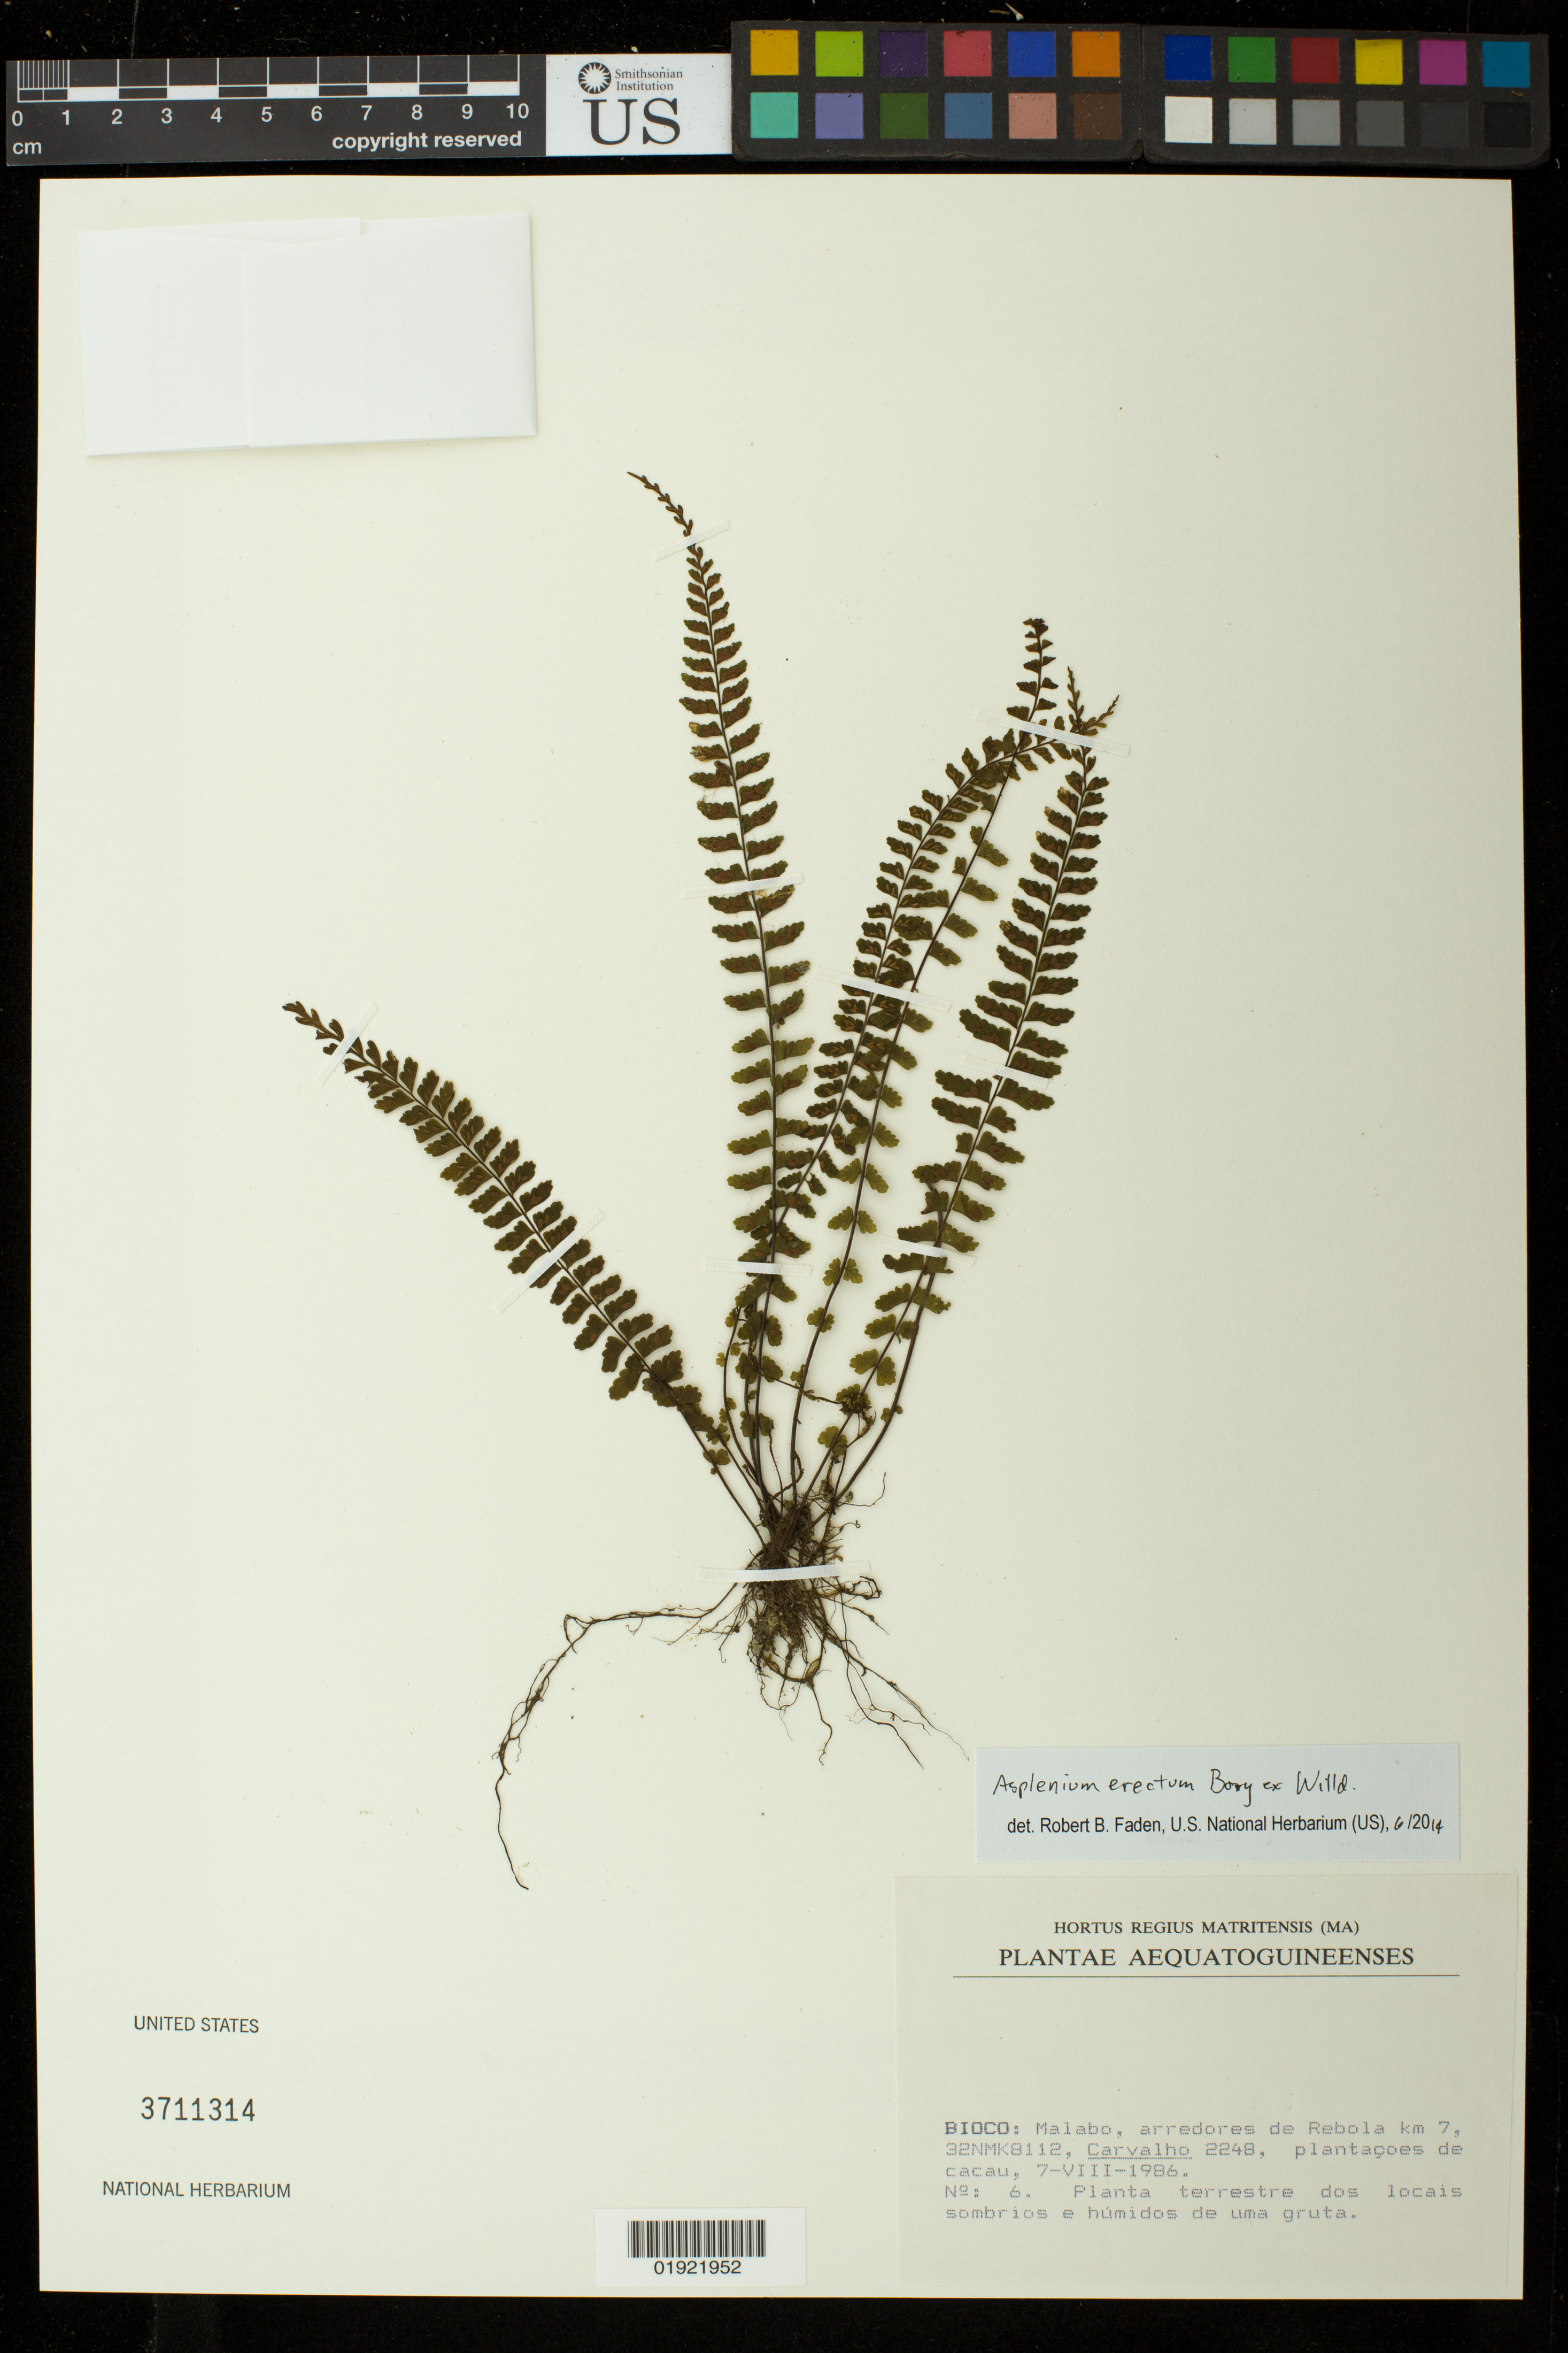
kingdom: Plantae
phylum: Tracheophyta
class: Polypodiopsida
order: Polypodiales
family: Aspleniaceae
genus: Asplenium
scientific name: Asplenium erectum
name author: Bory ex Willd.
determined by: Faden, Robert B., (US), Smithsonian Institution - National Museum of Natural History (UNITED STATES)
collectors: Carvalho, --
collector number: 2248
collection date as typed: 7-VIII-1986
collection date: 1986-08-07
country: Equatorial Guinea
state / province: Bioko Norte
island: Bioko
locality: Malabo, arredores de Rebola km 7, 32NMK8112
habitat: plantacoes de cacau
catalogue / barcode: US 3711314